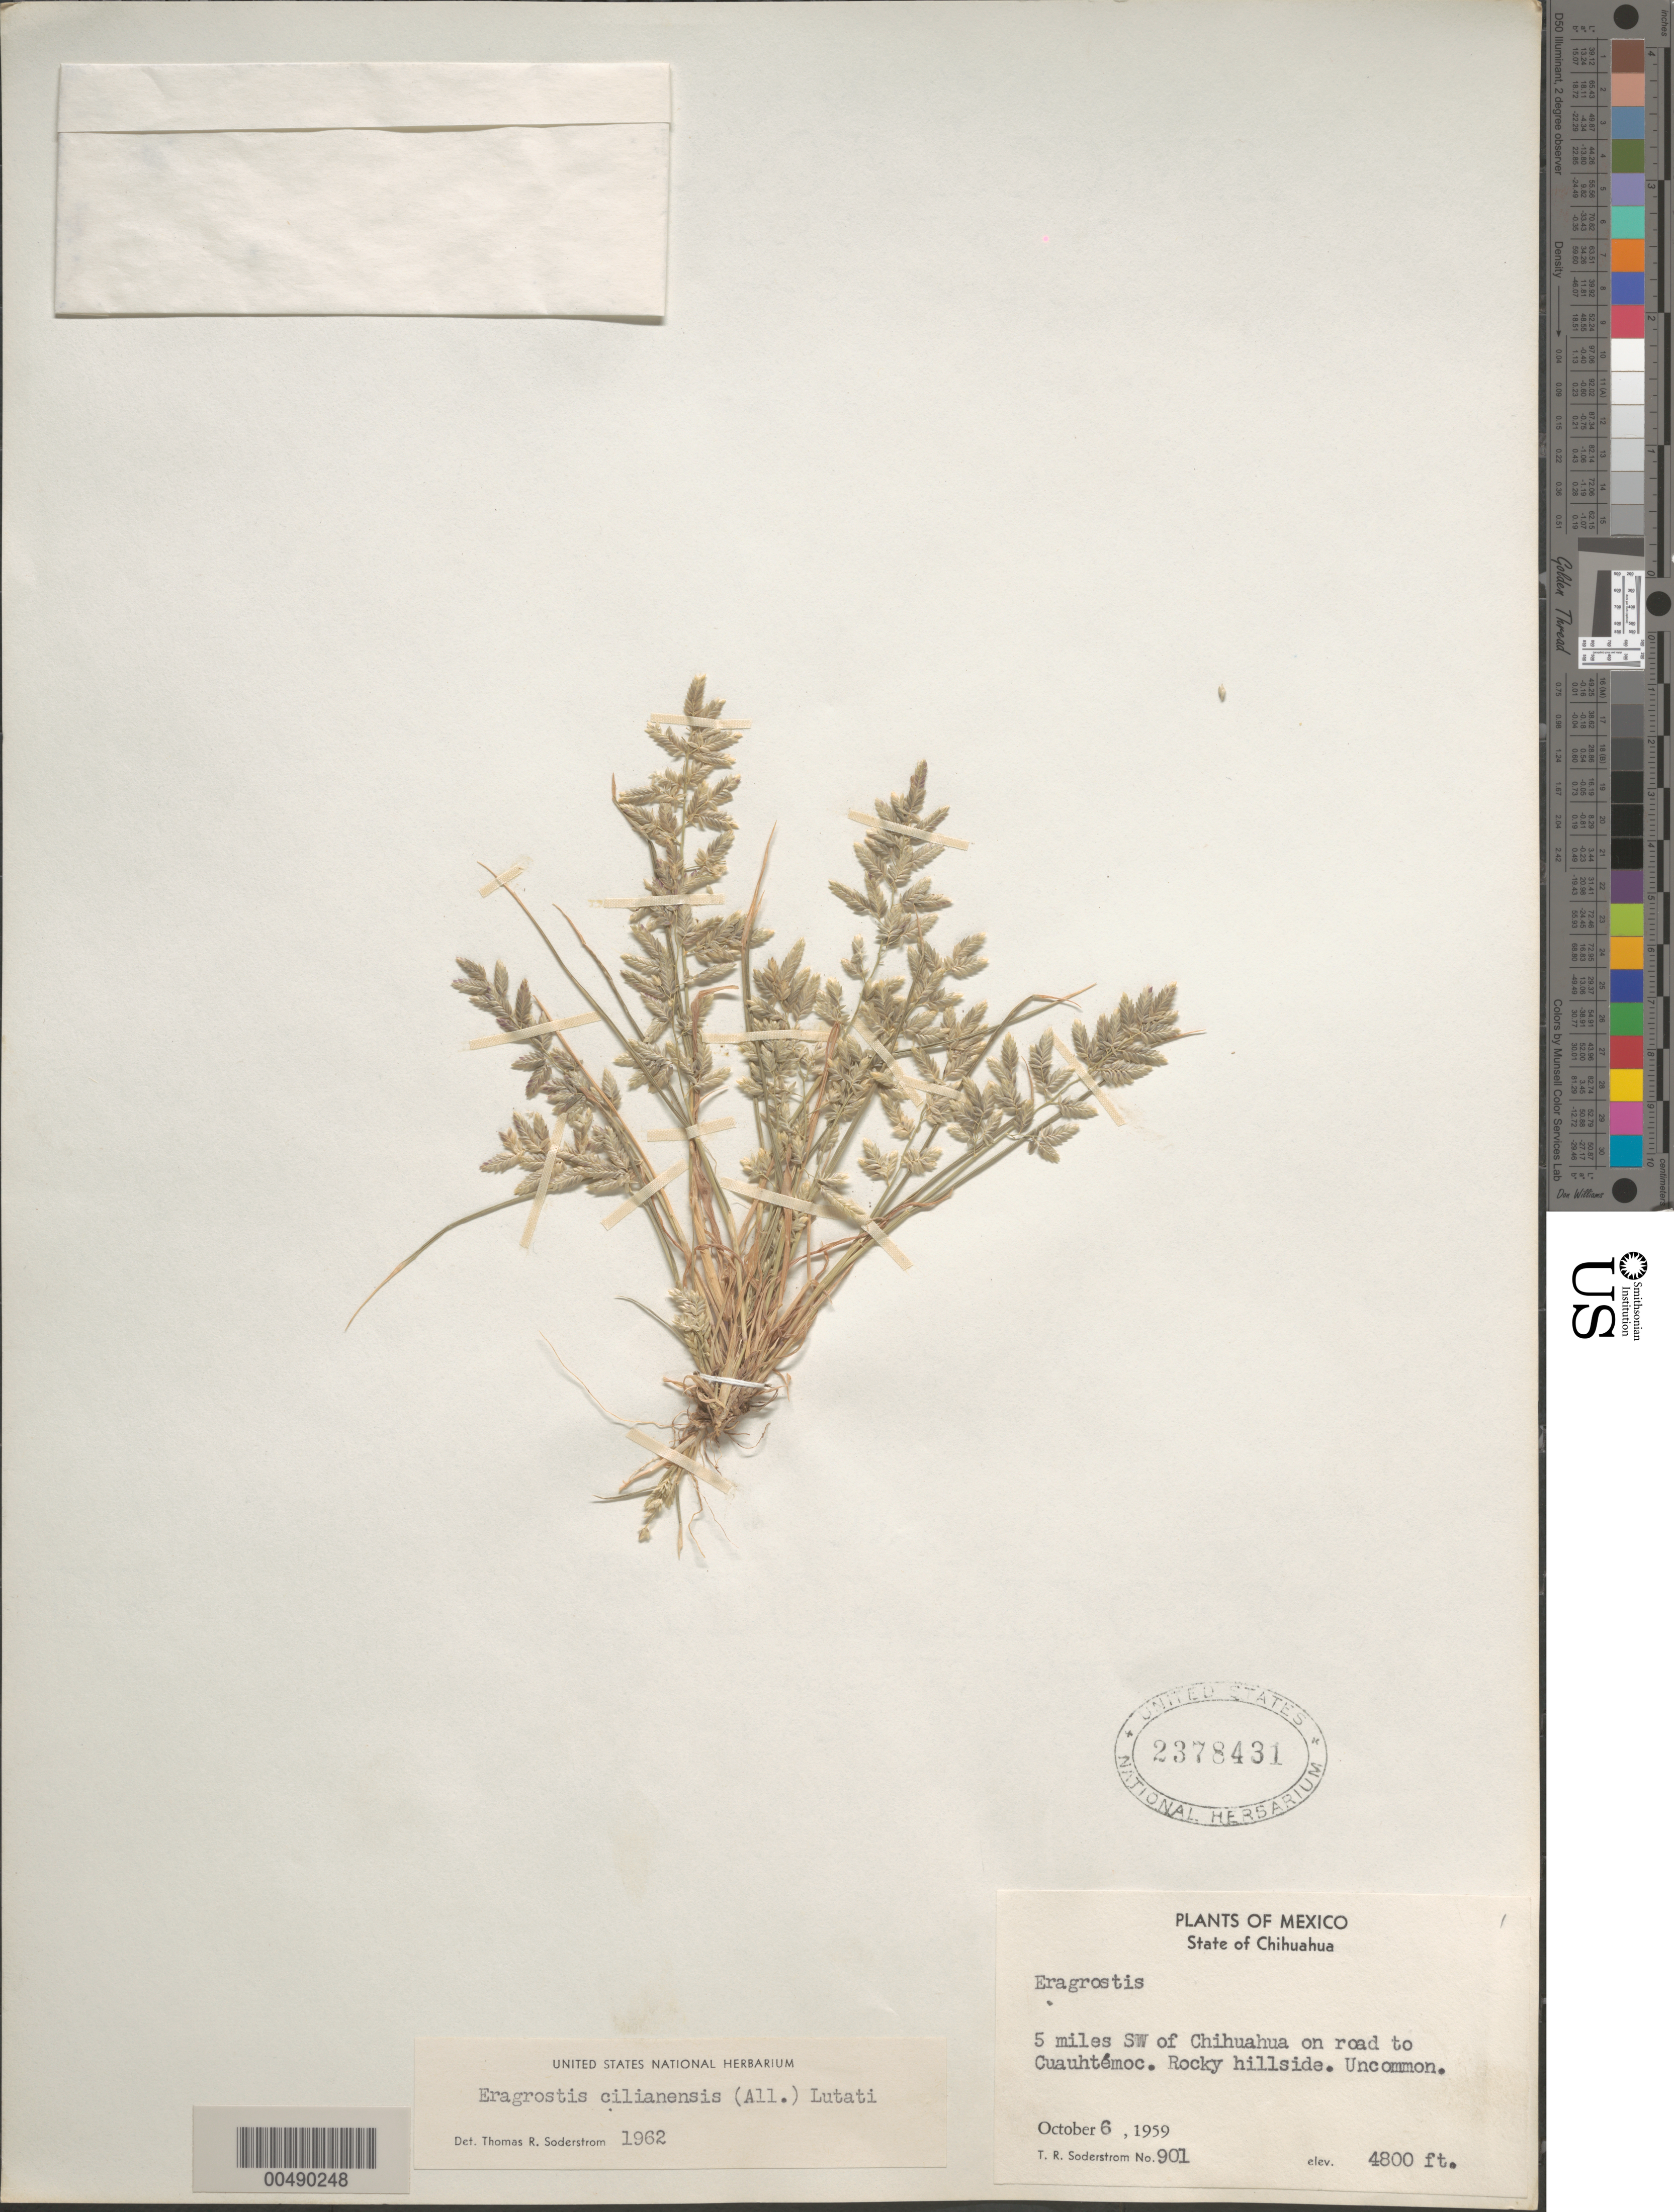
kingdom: Plantae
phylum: Tracheophyta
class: Liliopsida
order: Poales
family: Poaceae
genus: Eragrostis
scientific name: Eragrostis cilianensis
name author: (Bellardi) Vignolo ex Janch.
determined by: Soderstrom, T. R.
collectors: T. R. Soderstrom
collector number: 901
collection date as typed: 6 Oct 1959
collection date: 1959-10-06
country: Mexico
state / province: Chihuahua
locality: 5 mi SW of Chihuahua on rd to Cuauhtémoc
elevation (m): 1463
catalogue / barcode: US 2378431